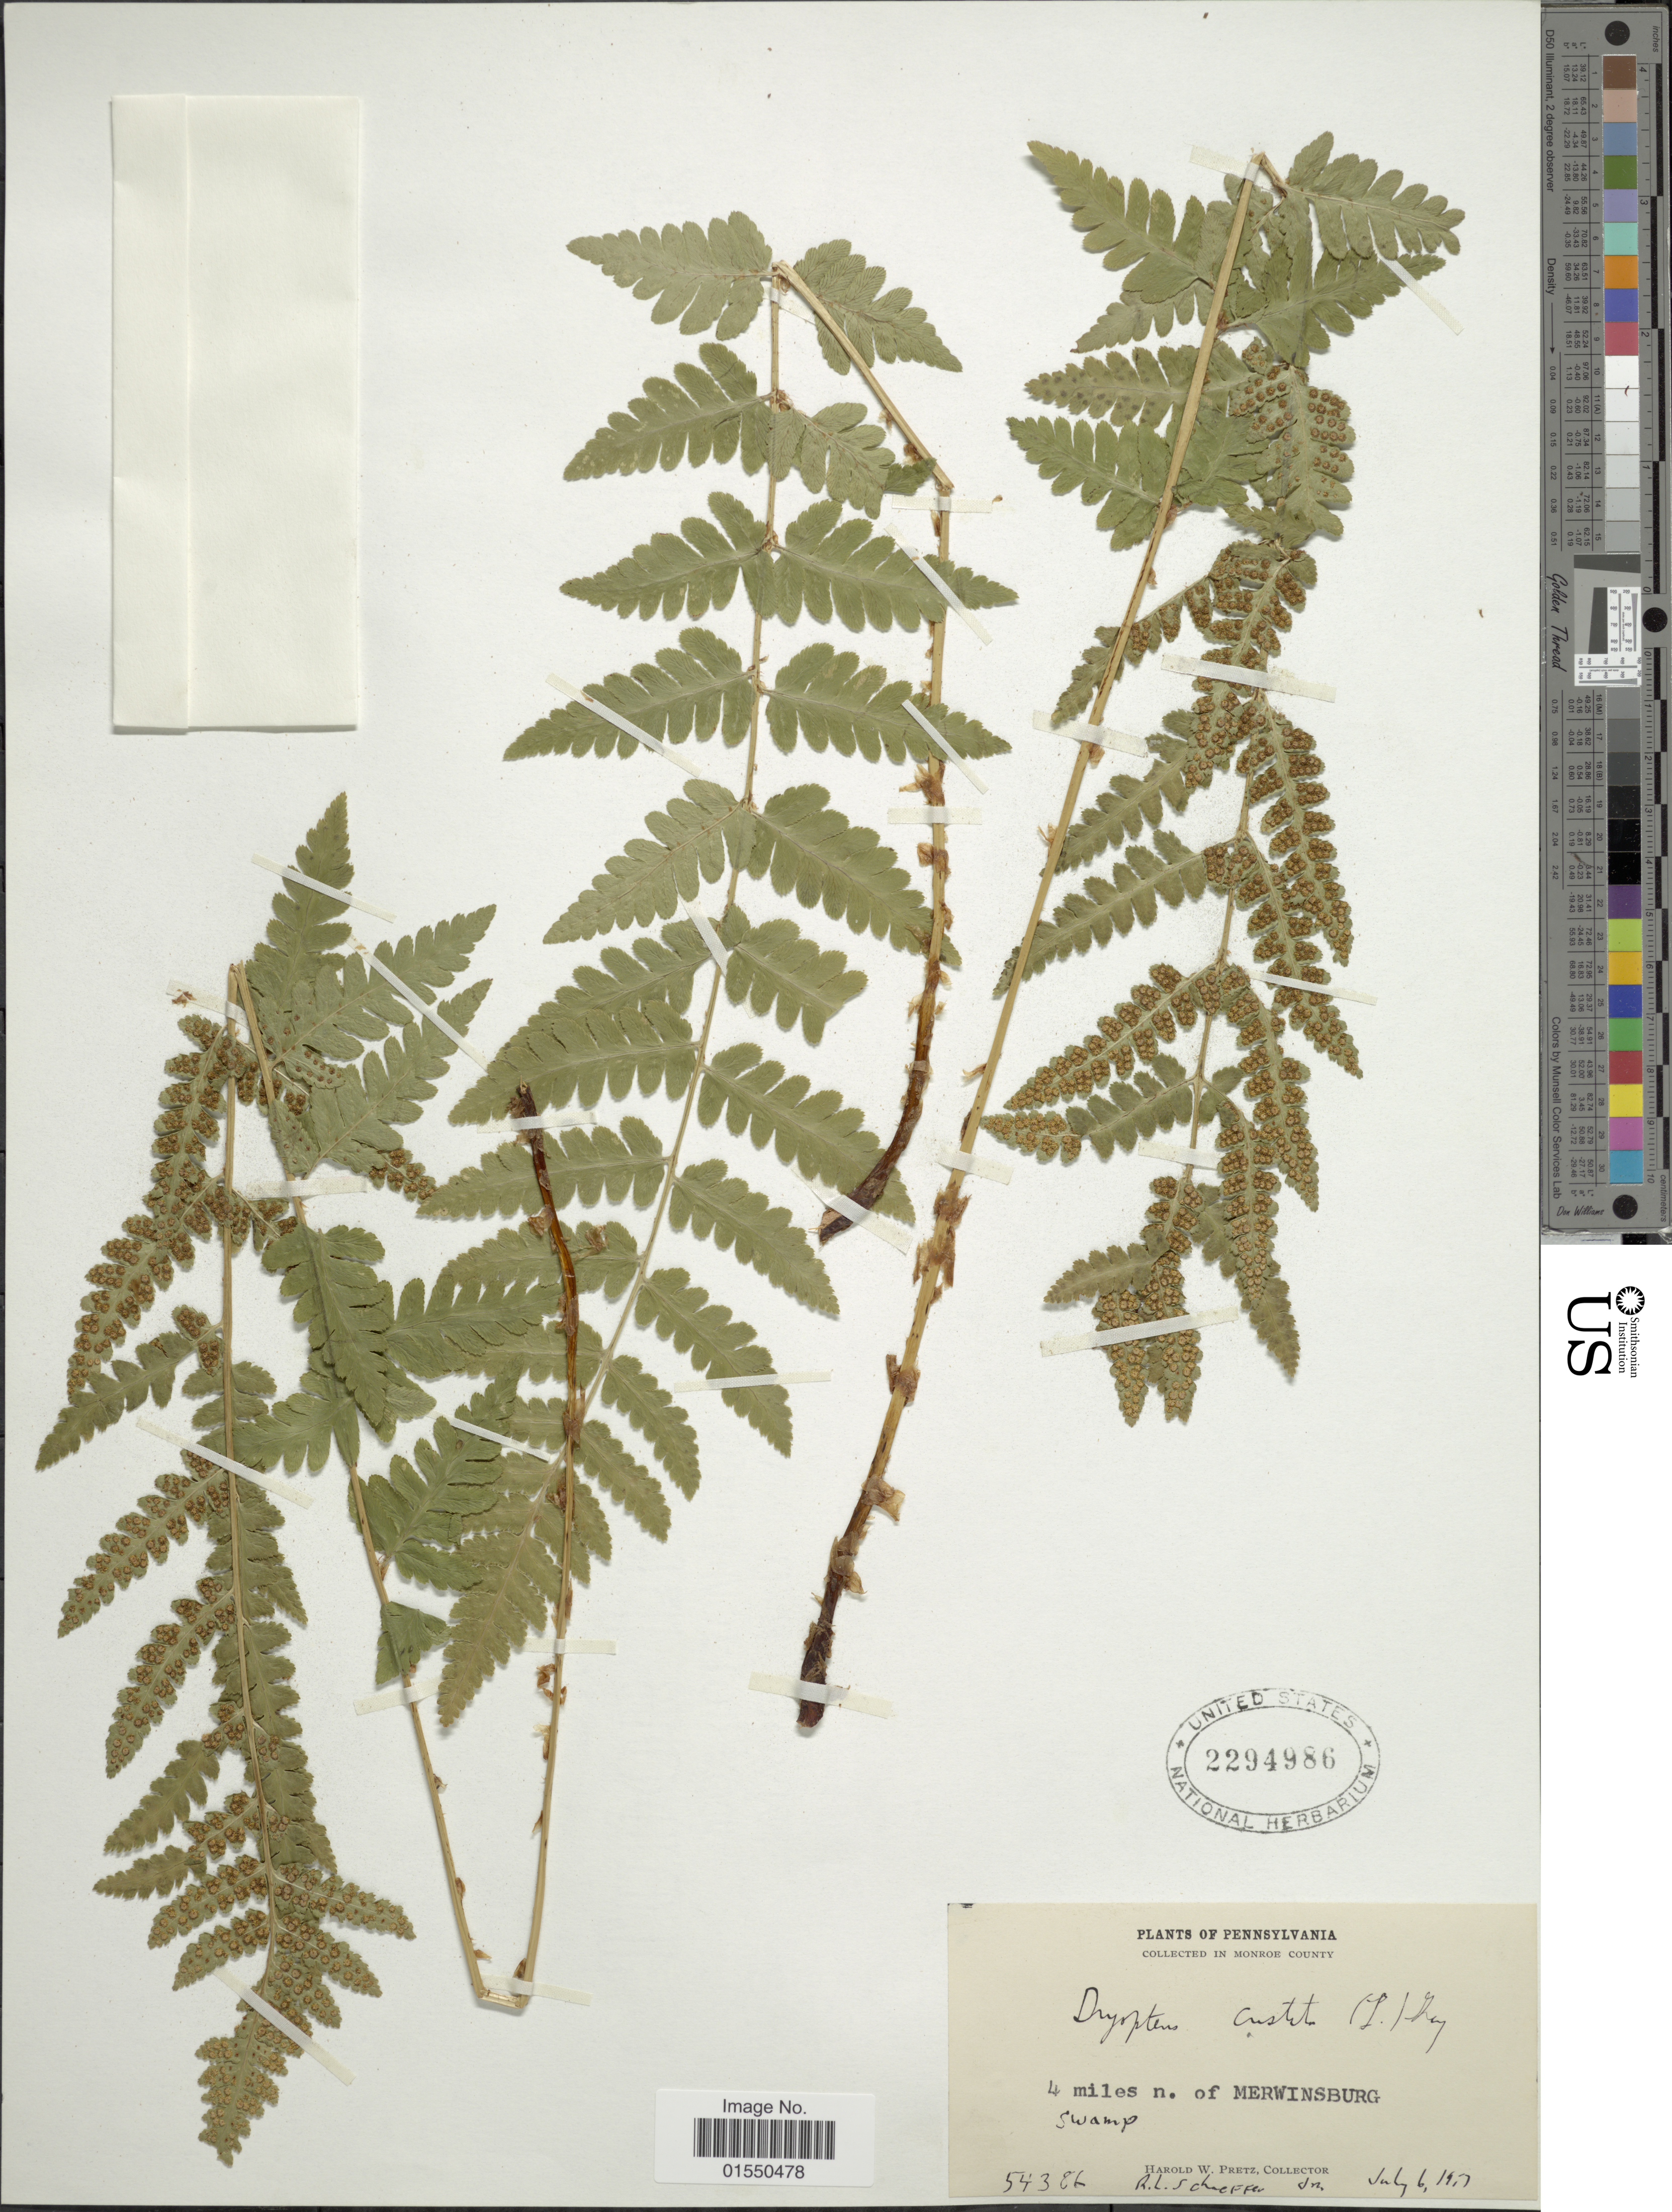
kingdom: Plantae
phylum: Tracheophyta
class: Polypodiopsida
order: Polypodiales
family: Dryopteridaceae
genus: Dryopteris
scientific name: Dryopteris cristata var. spinulosa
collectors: H. W. Pretz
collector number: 54386*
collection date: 1917-07-06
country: United States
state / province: Pennsylvania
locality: Monroe County, 4 miles n. of Merwinsburg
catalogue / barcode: US 2294986